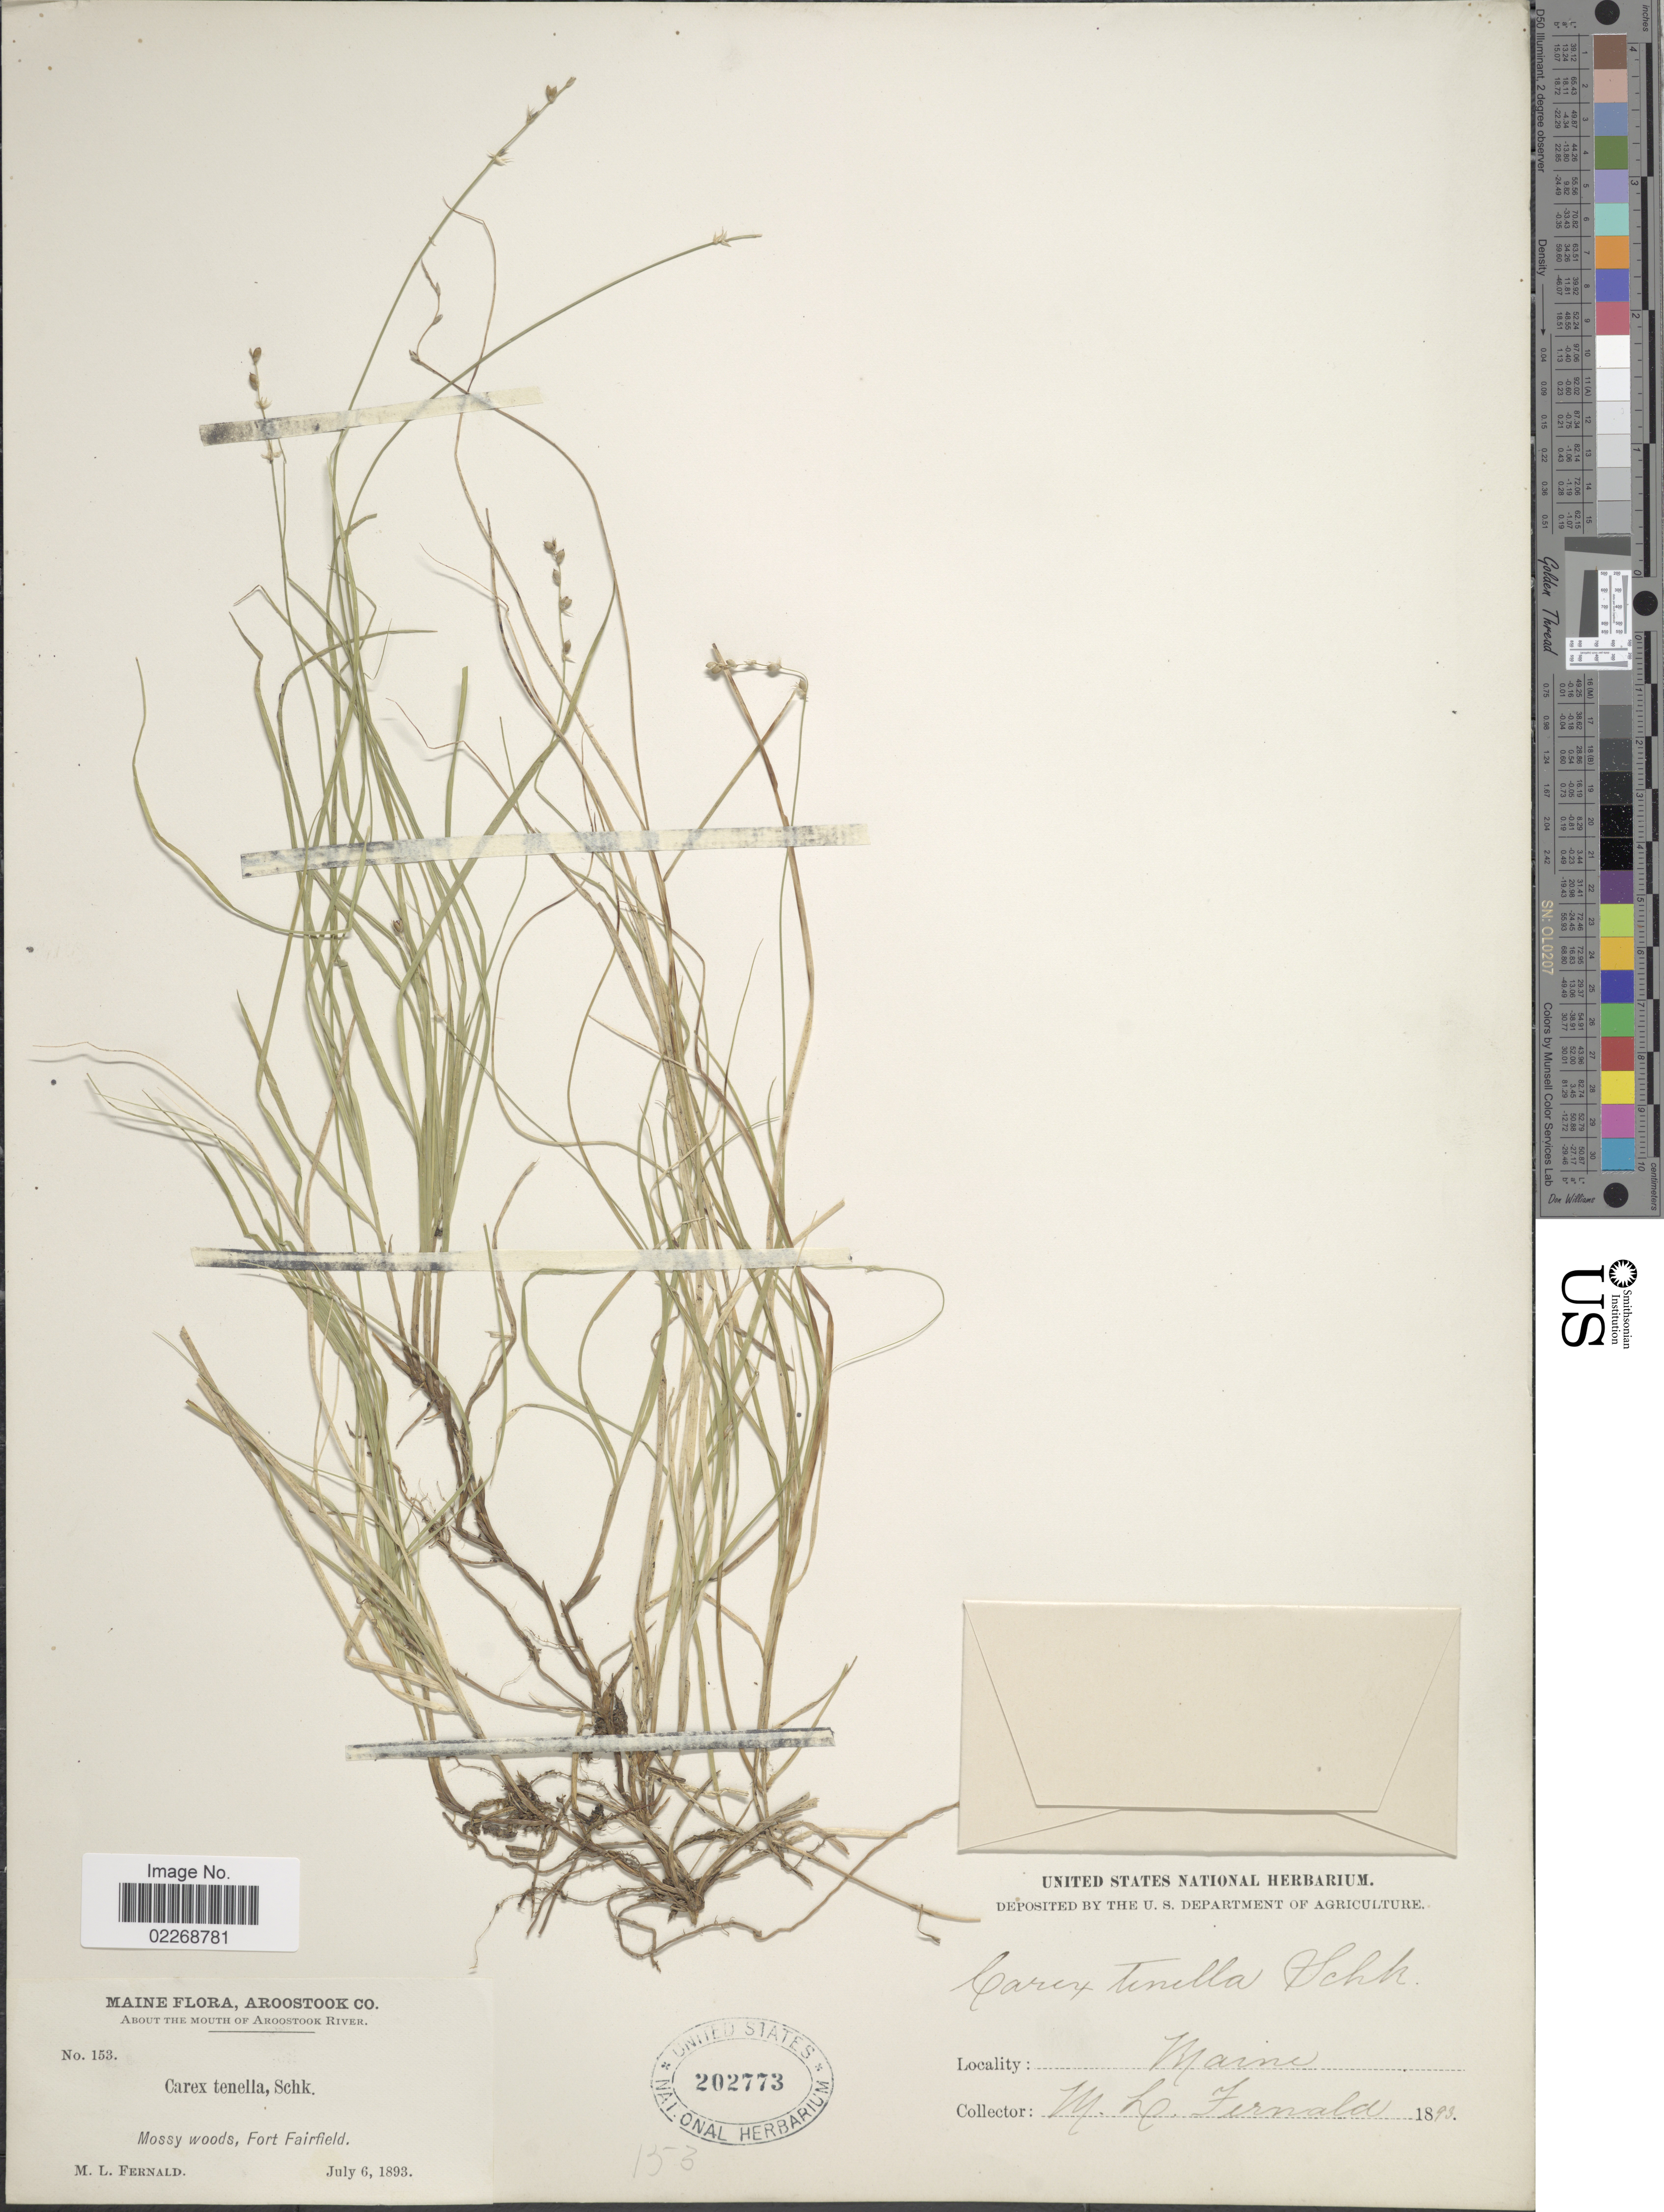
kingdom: Plantae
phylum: Tracheophyta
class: Liliopsida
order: Poales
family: Cyperaceae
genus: Carex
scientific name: Carex disperma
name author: Dewey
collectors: M. L. Fernald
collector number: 153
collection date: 1893-07-06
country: United States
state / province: Maine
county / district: Aroostook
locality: About the Mouth of Aroostook River. Mossy woods, Fort Fairfield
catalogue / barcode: US 202773